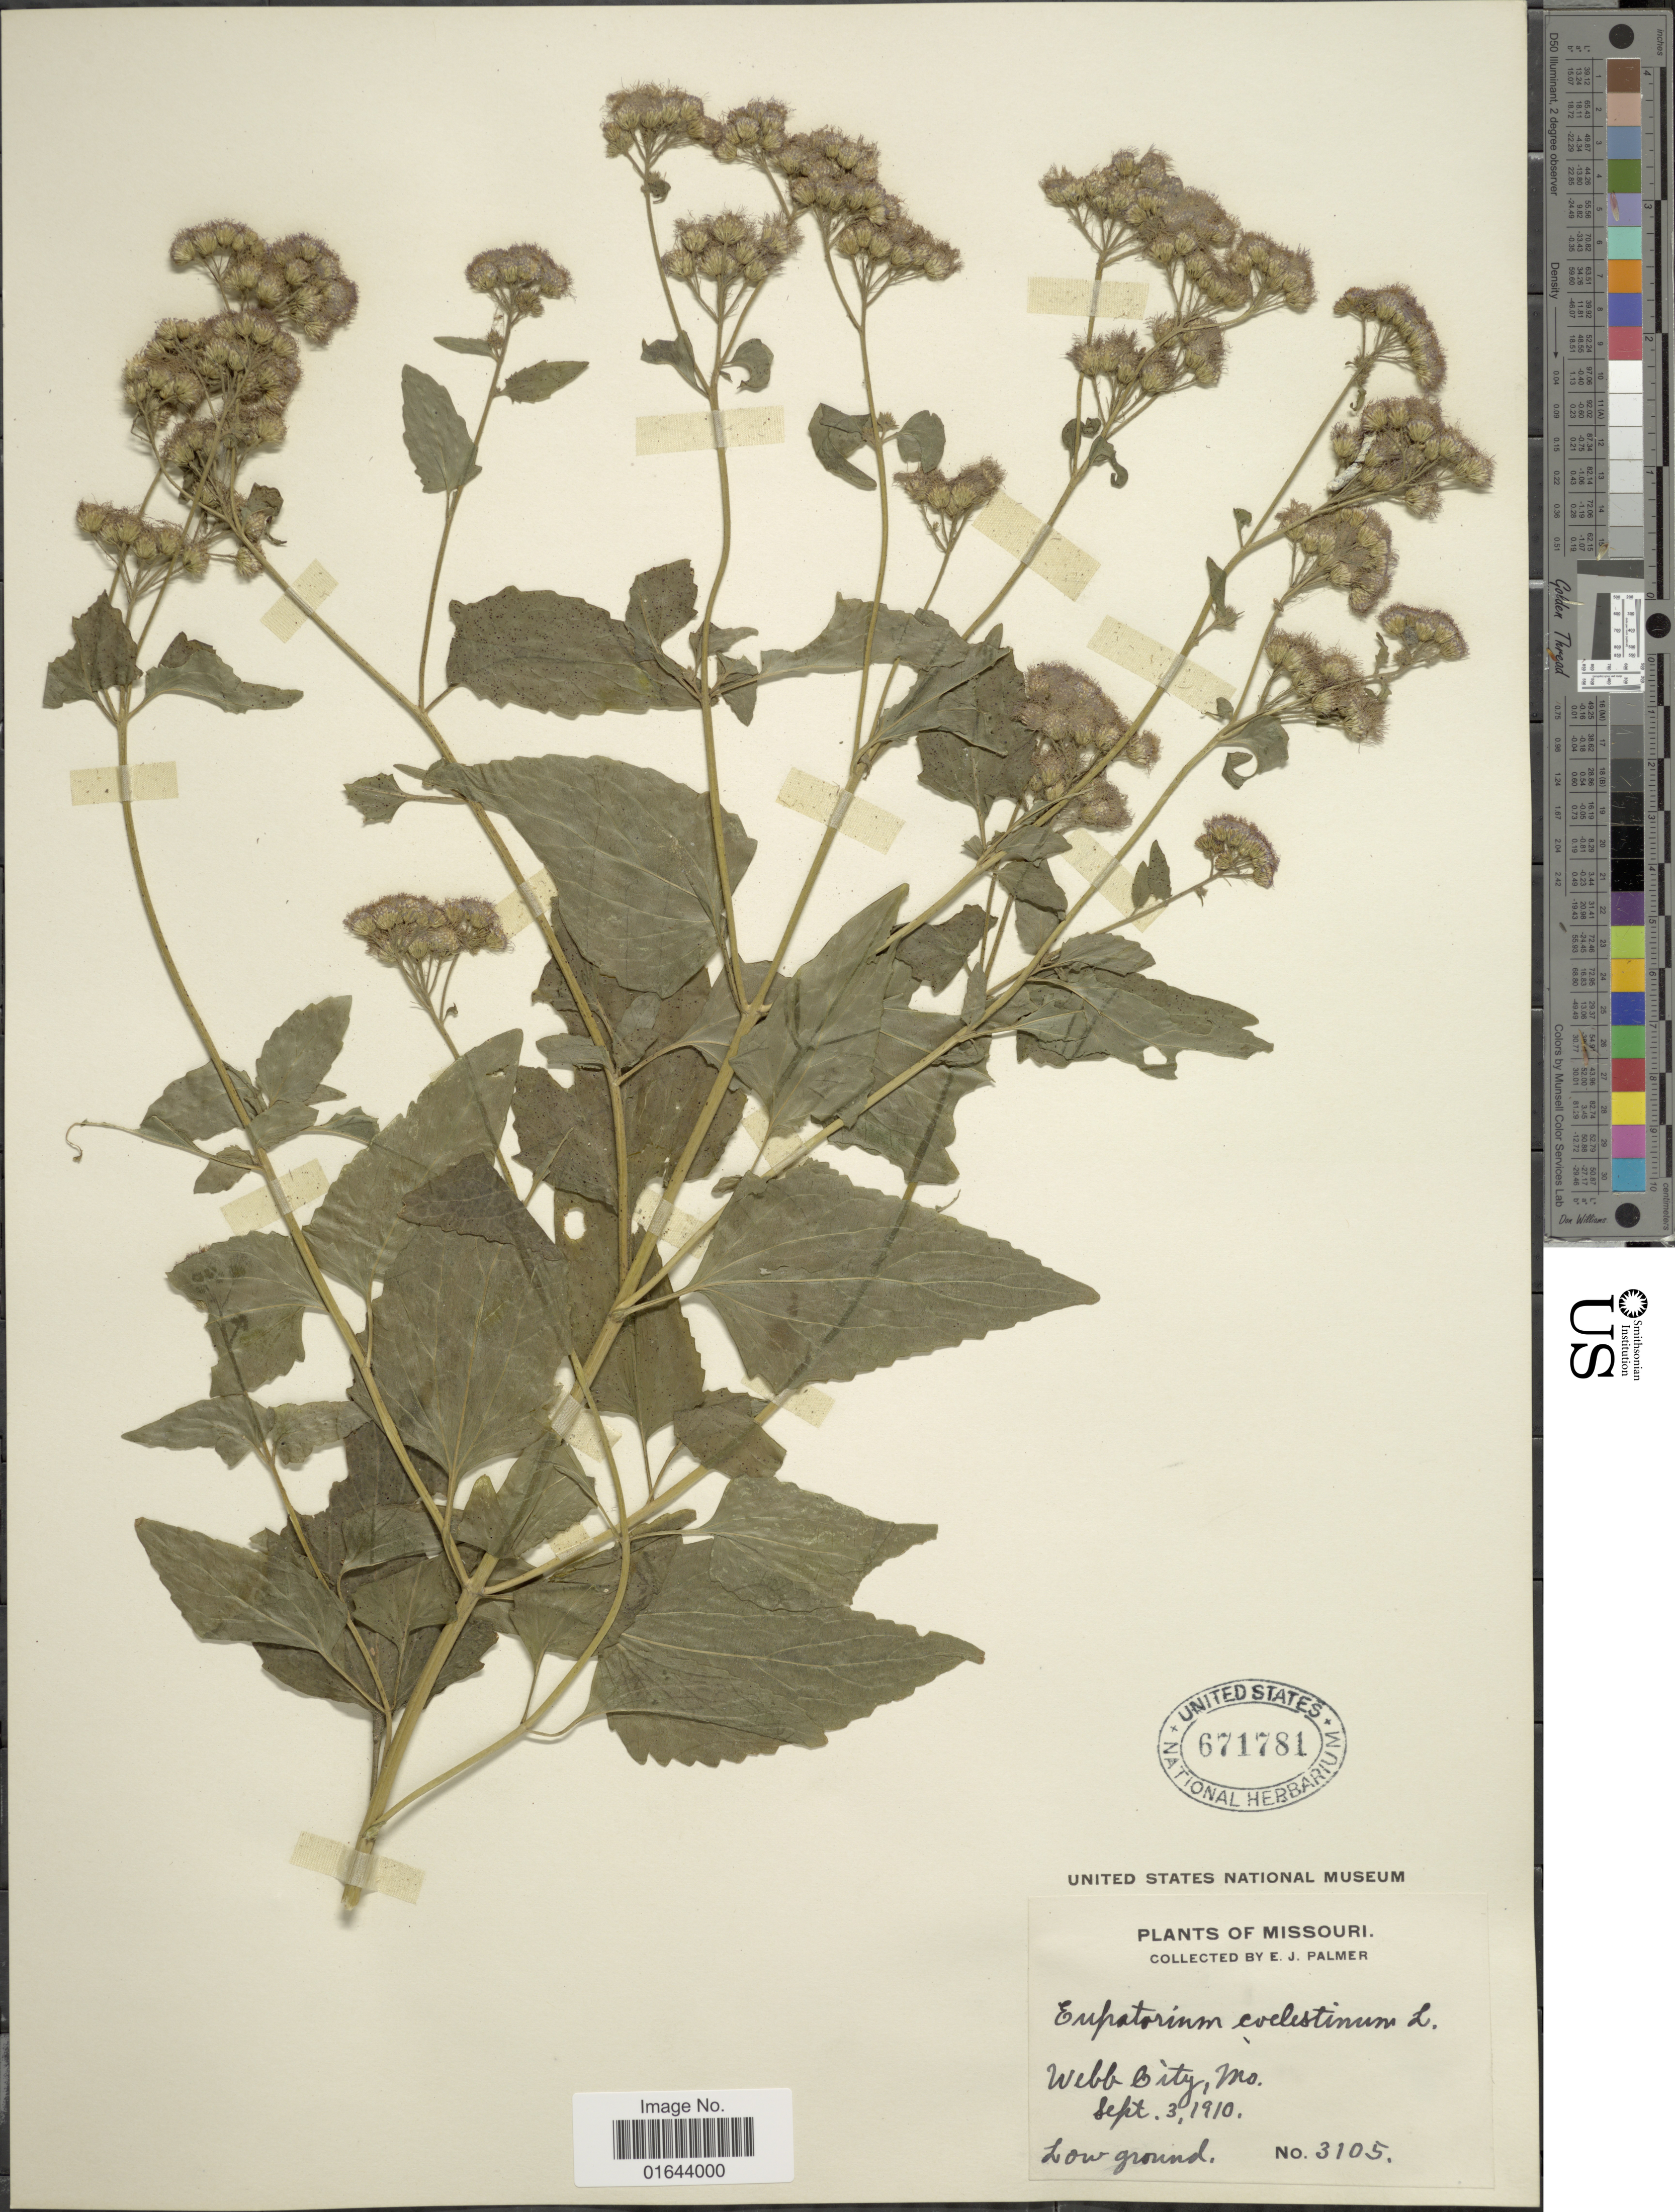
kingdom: Plantae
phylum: Tracheophyta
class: Magnoliopsida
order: Asterales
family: Asteraceae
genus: Conoclinium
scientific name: Conoclinium coelestinum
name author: (L.) DC.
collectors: E. J. Palmer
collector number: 3105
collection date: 1941-09-03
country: United States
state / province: Missouri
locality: Webb City, Mo.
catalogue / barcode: US 671781